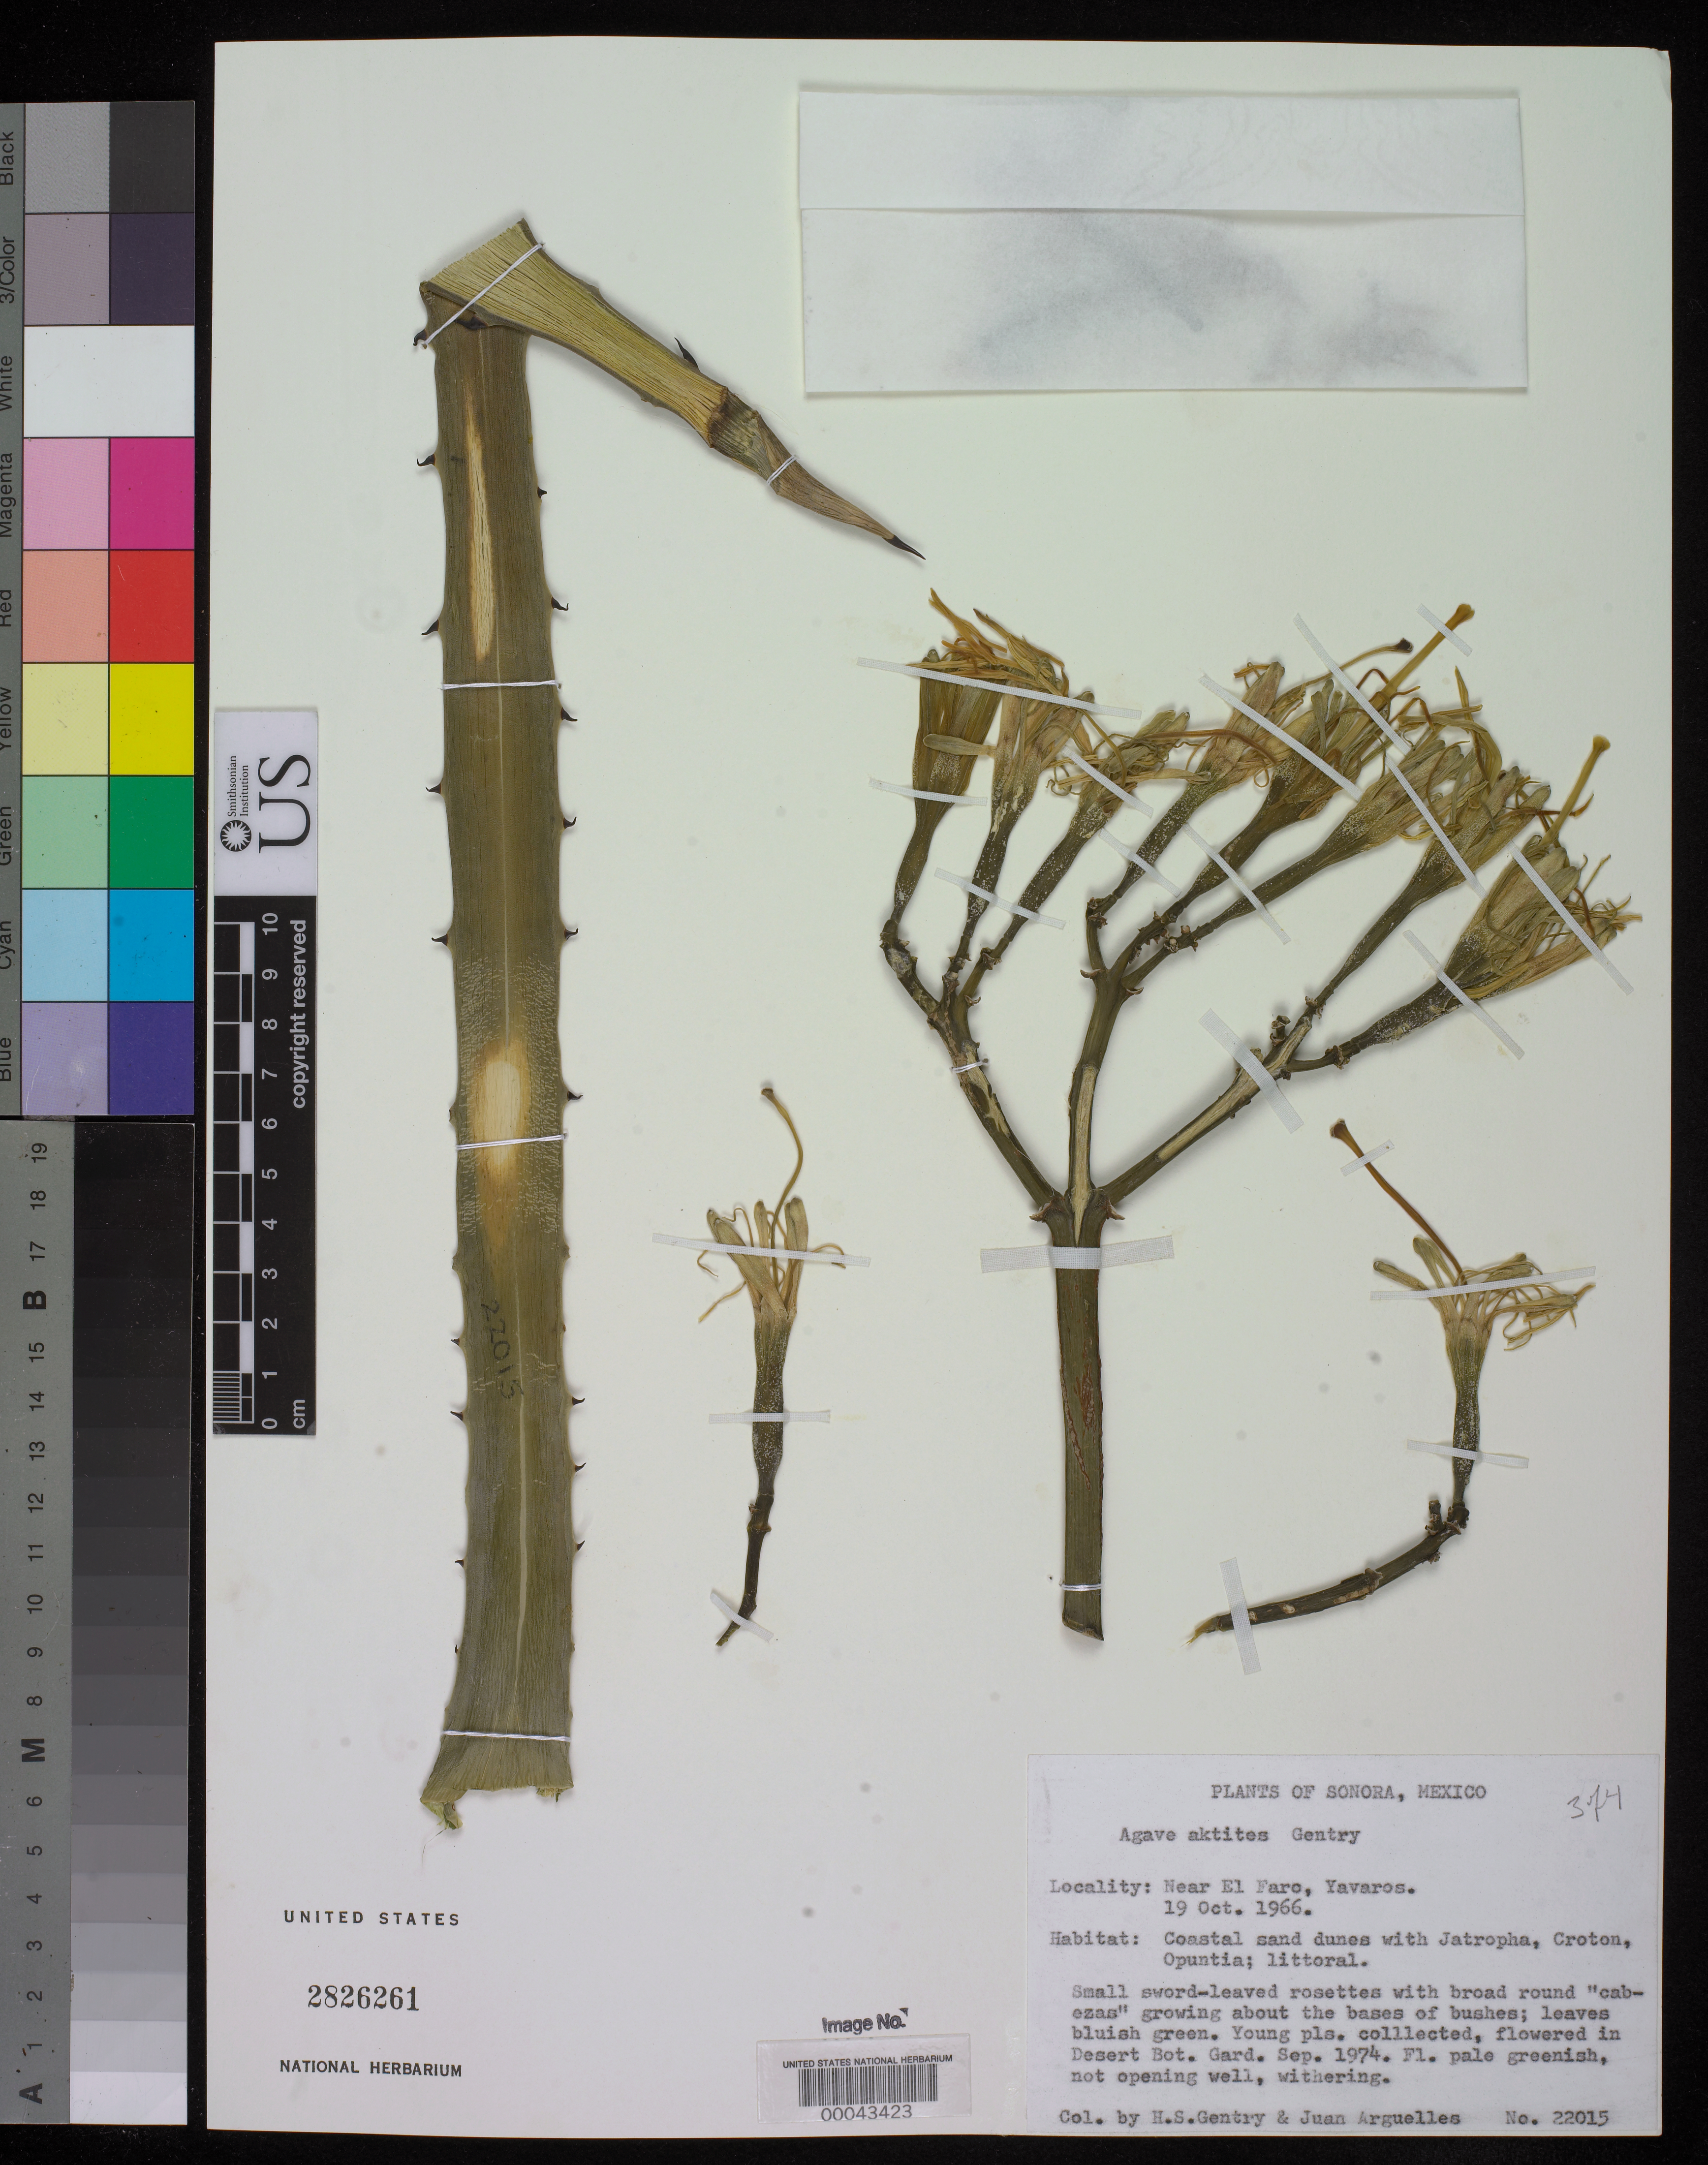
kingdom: Plantae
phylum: Tracheophyta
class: Liliopsida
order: Asparagales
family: Asparagaceae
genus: Agave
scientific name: Agave aktites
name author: Gentry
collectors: H. S. Gentry & J. Arguelles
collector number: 22015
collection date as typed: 19 Oct 1966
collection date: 1966-10-19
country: Mexico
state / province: Sonora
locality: Near el faro, yavaros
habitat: Coastal sand dunes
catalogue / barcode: US 2826261